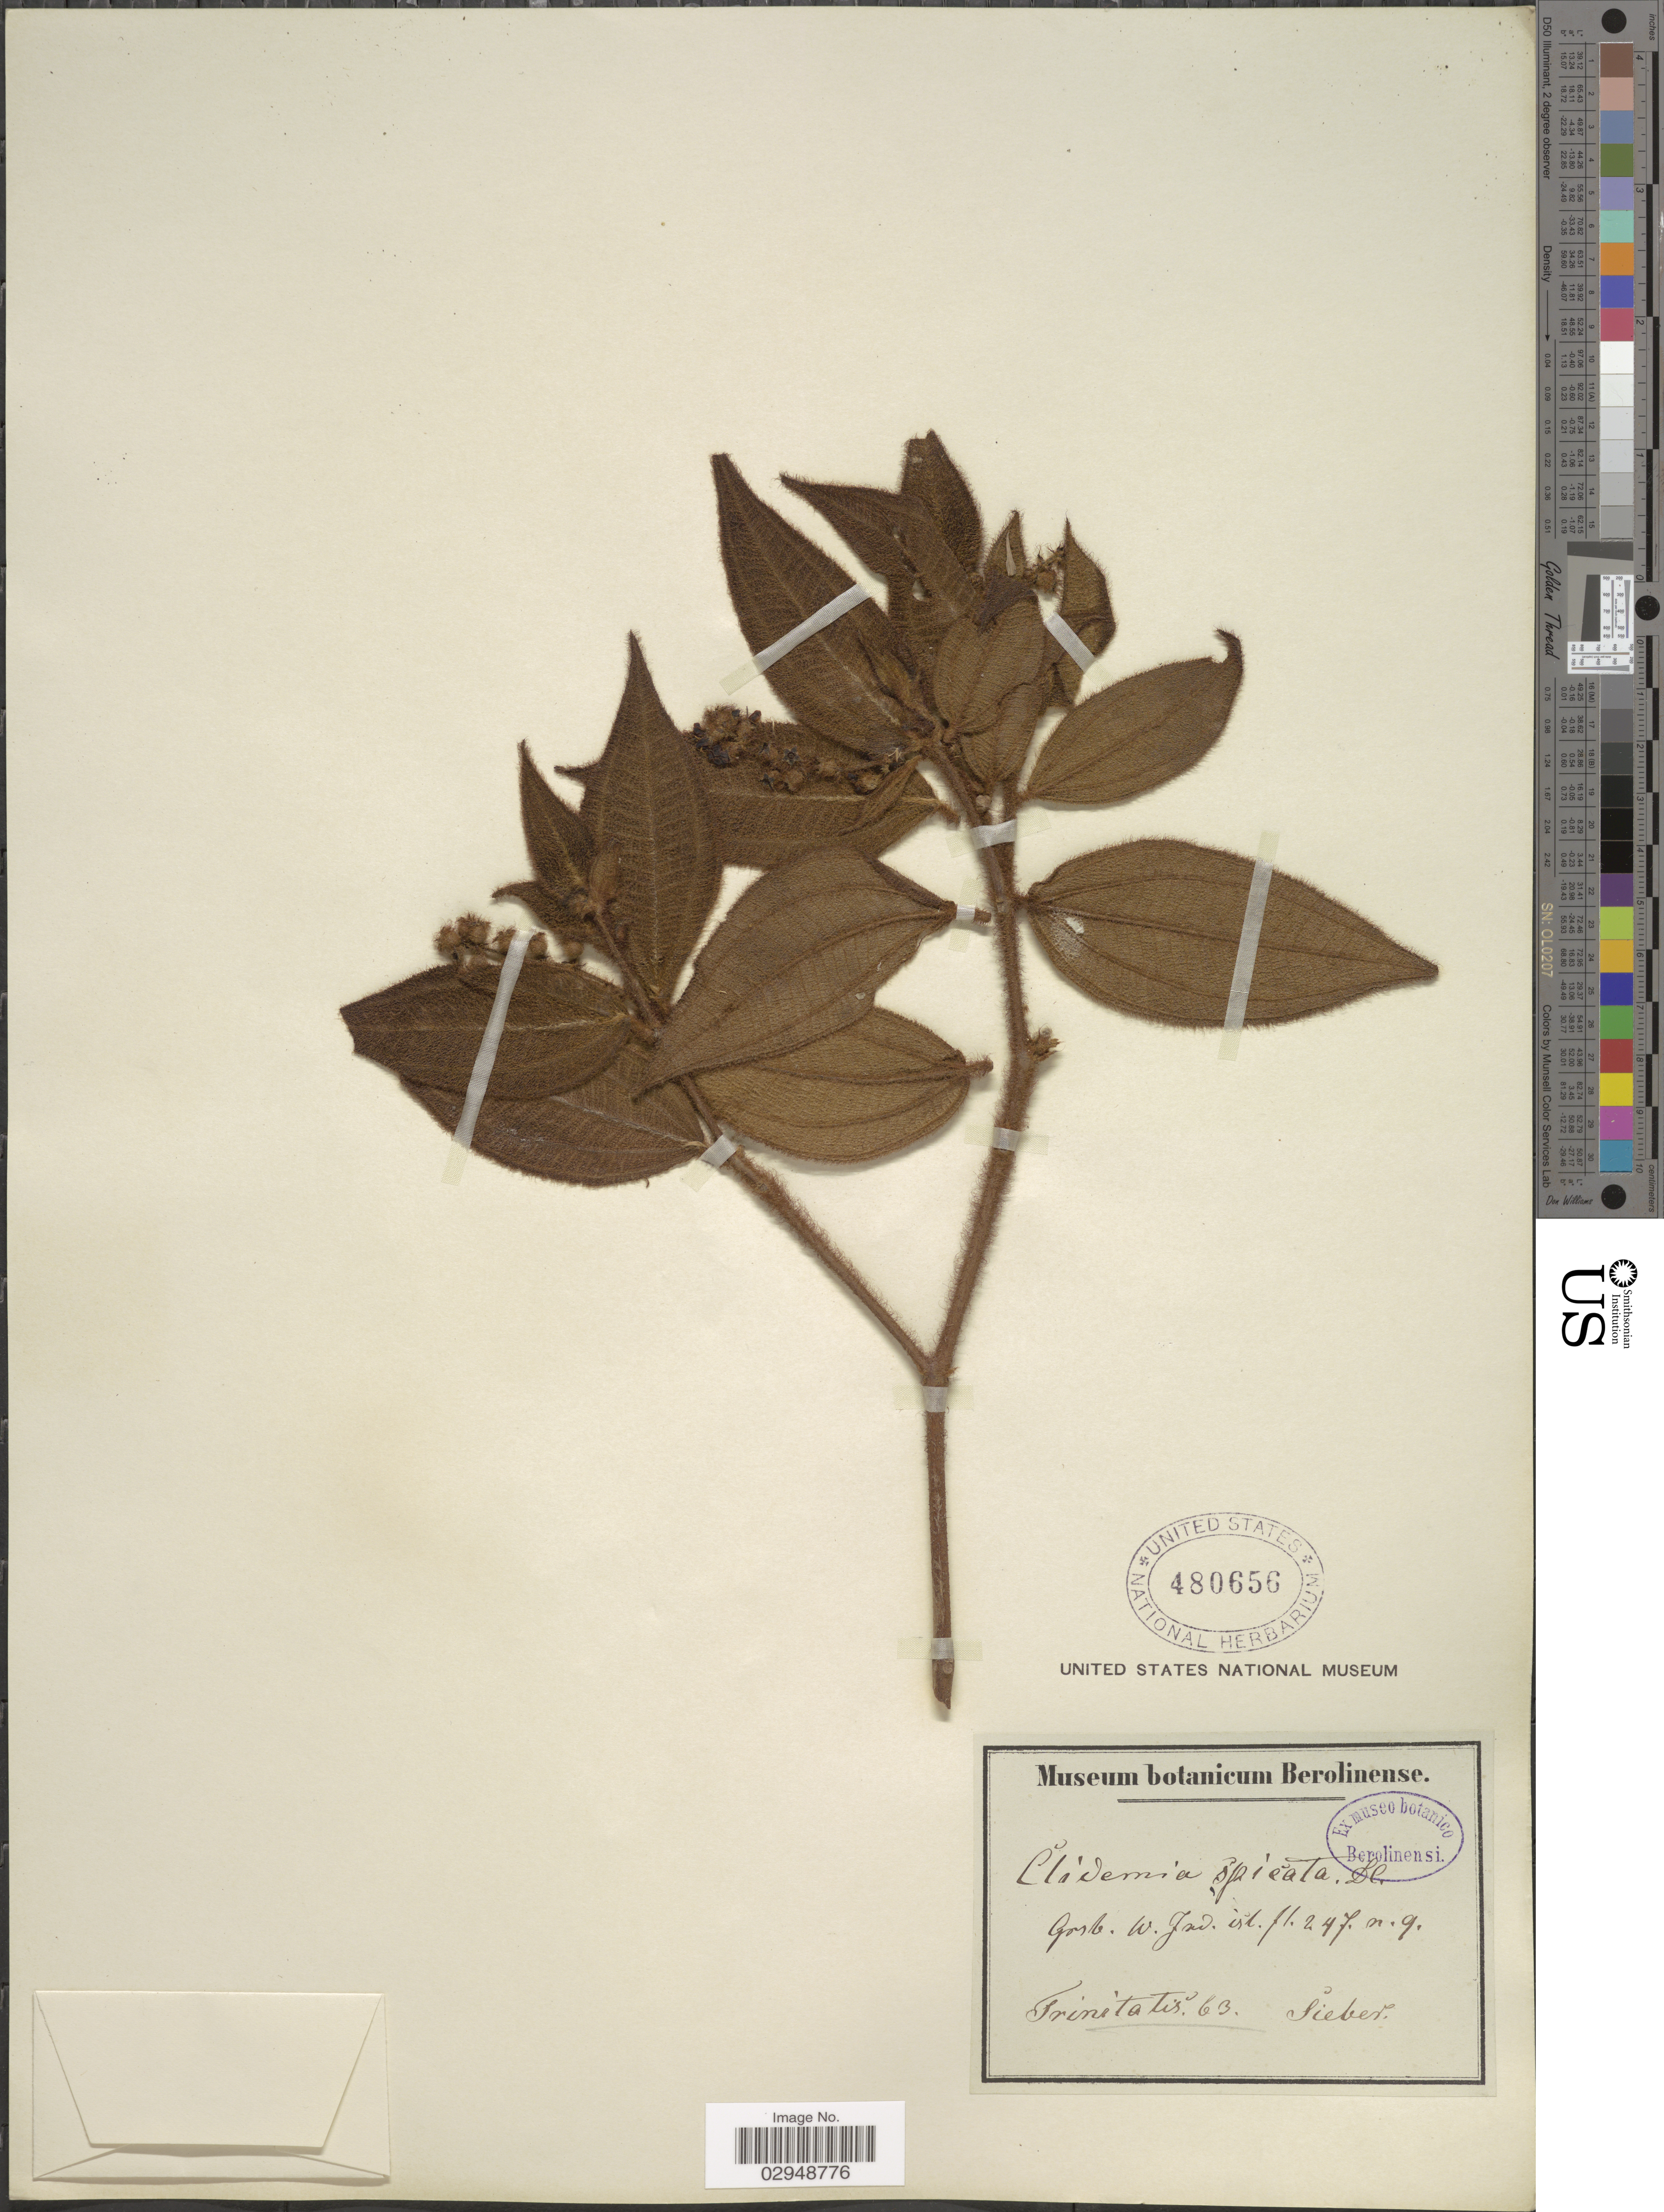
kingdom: Plantae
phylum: Tracheophyta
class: Magnoliopsida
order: Myrtales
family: Melastomataceae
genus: Clidemia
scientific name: Clidemia capitellata var. dependens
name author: (Pav. & D. Don) J.F. Macbr.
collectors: -- Sieber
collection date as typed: Transcribed d/m/y: //63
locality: Trinitatis.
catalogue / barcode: US 480656